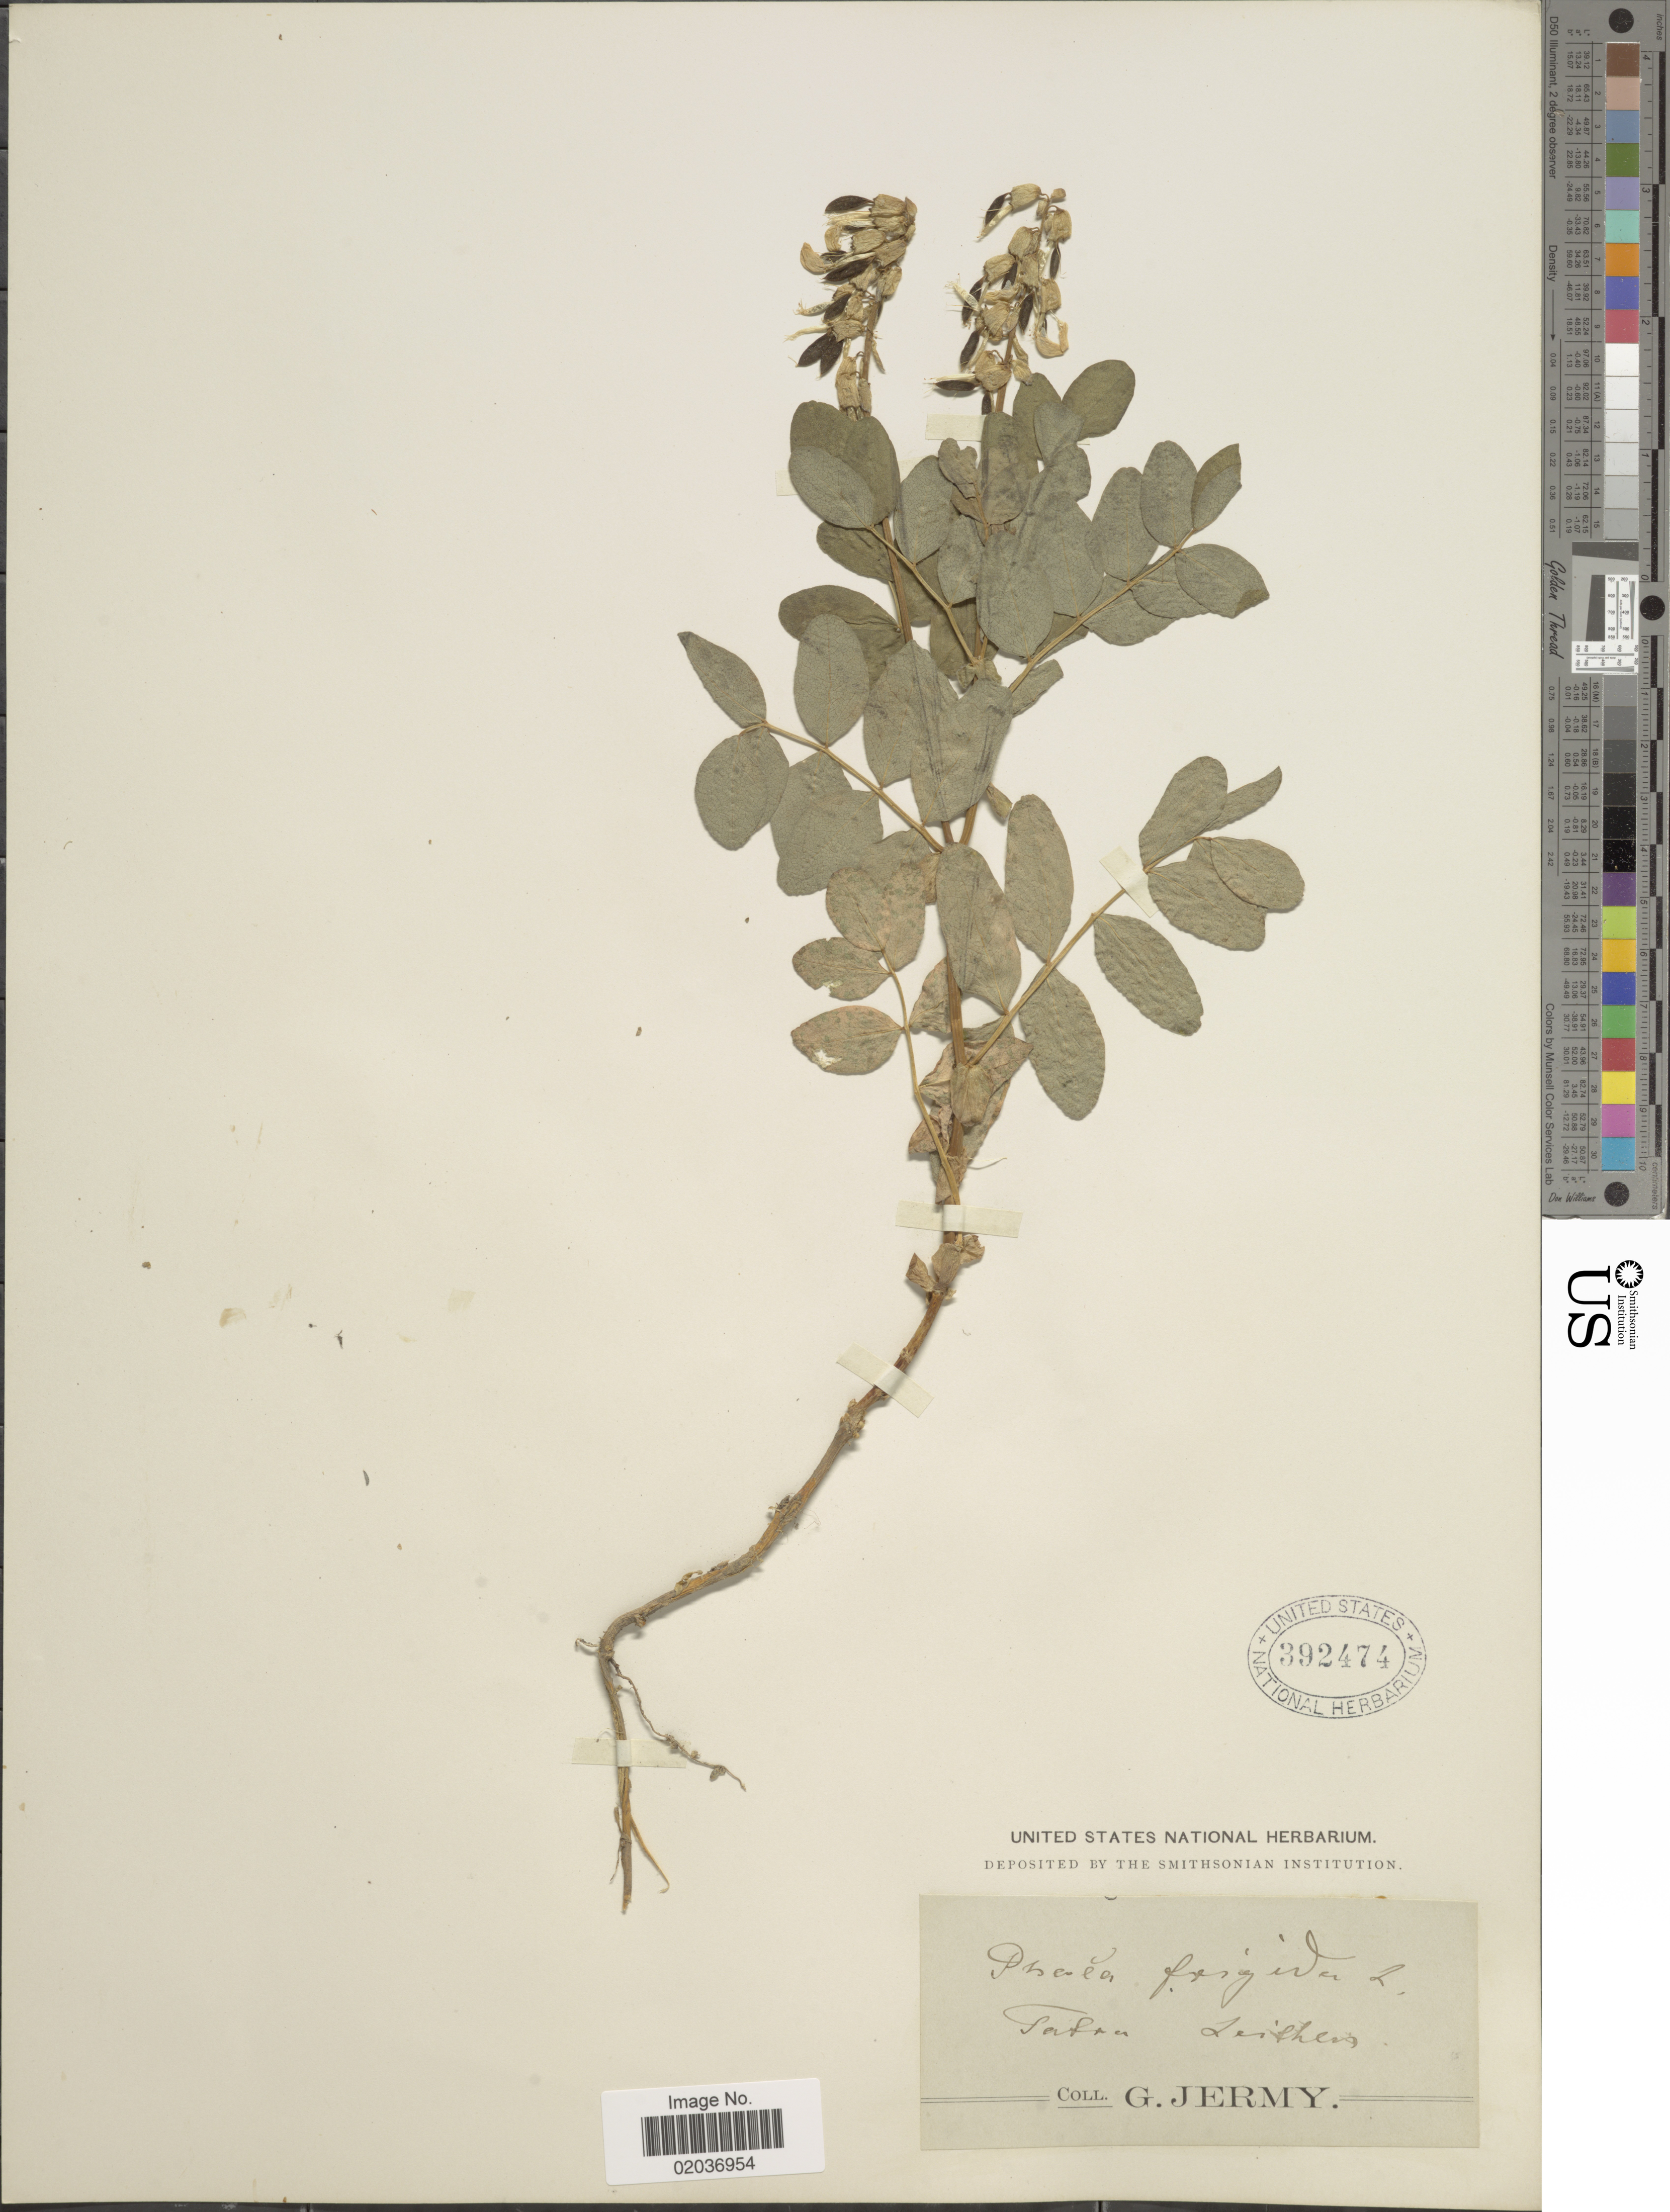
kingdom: Plantae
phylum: Tracheophyta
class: Magnoliopsida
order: Fabales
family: Fabaceae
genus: Astragalus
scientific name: Astragalus australis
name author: (L.) Lam.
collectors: G. Jermy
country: Hungary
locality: Tatau. Zeithers [interpreted]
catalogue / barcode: US 392474